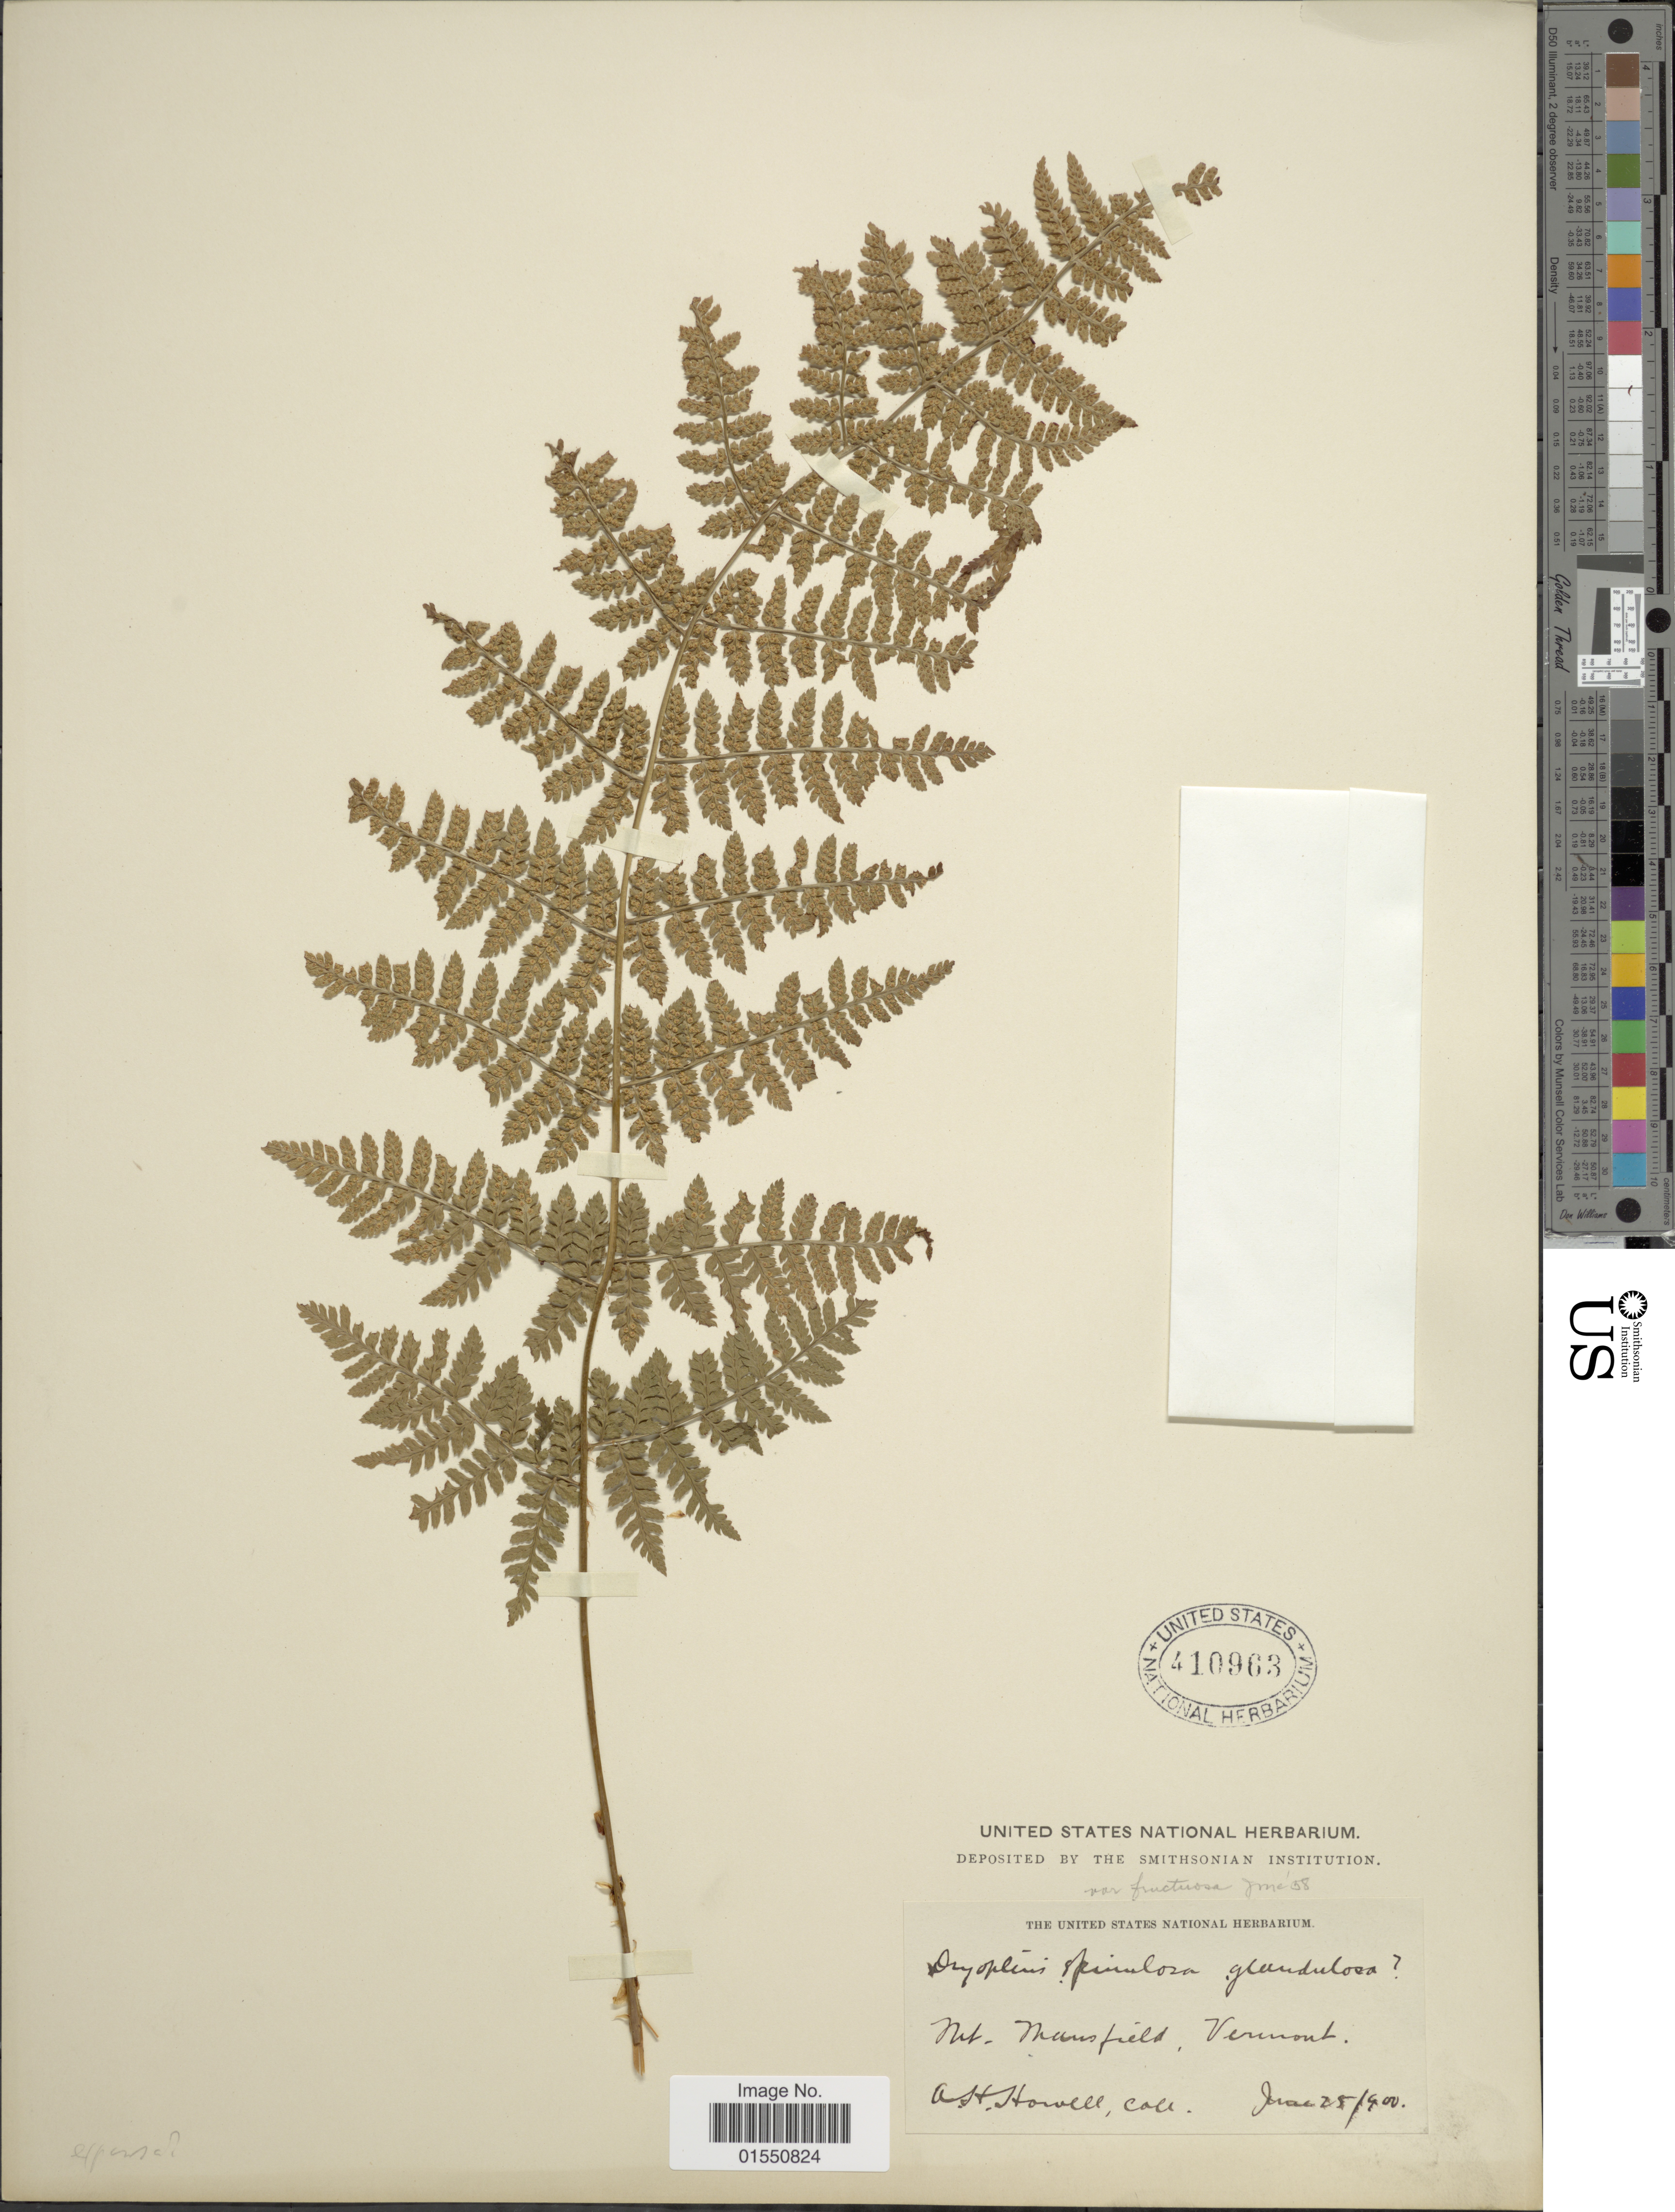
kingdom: Plantae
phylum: Tracheophyta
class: Polypodiopsida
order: Polypodiales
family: Dryopteridaceae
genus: Dryopteris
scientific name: Dryopteris expansa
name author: (C. Presl) Fraser-Jenk. & Jermy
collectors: A. Howell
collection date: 1900-06-25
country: United States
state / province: Vermont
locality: Mt. Mansfield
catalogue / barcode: US 410963